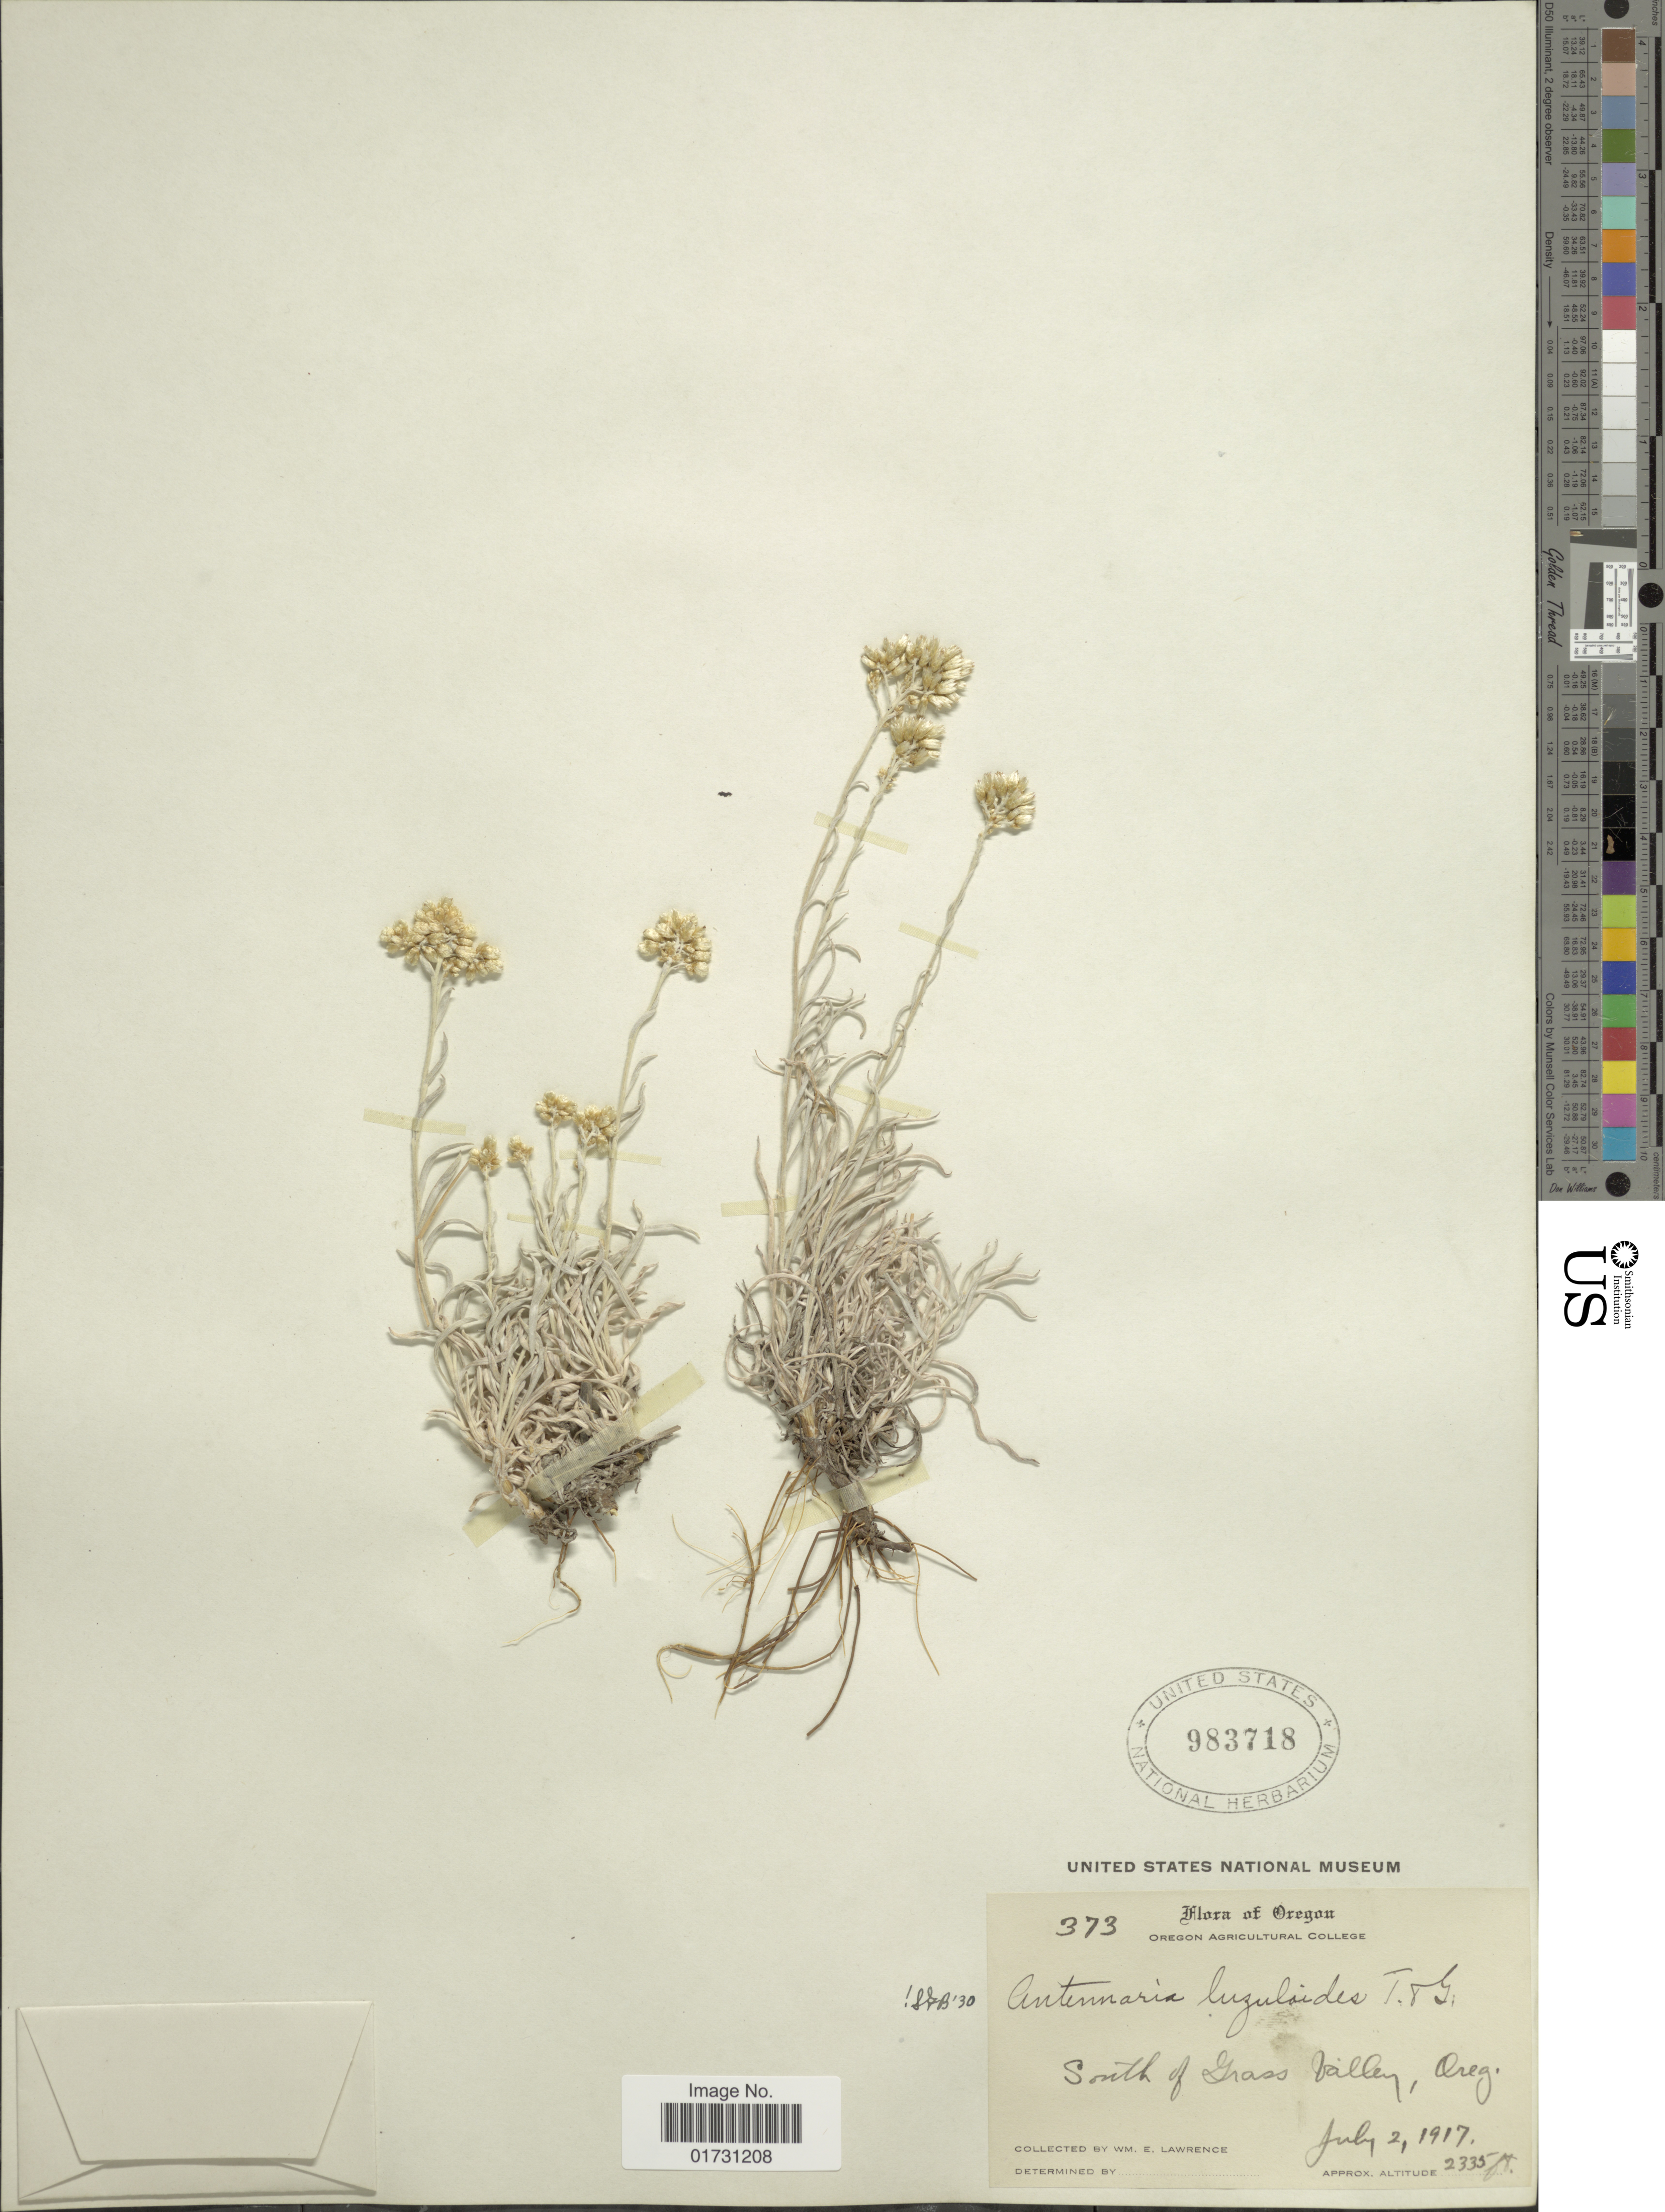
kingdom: Plantae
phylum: Tracheophyta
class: Magnoliopsida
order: Asterales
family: Asteraceae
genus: Antennaria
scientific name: Antennaria luzuloides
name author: Torr. & A. Gray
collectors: W. Lawrence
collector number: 373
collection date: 1917-07-02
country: United States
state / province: Oregon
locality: South of Grass Valley, Oreg.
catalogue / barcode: US 983718